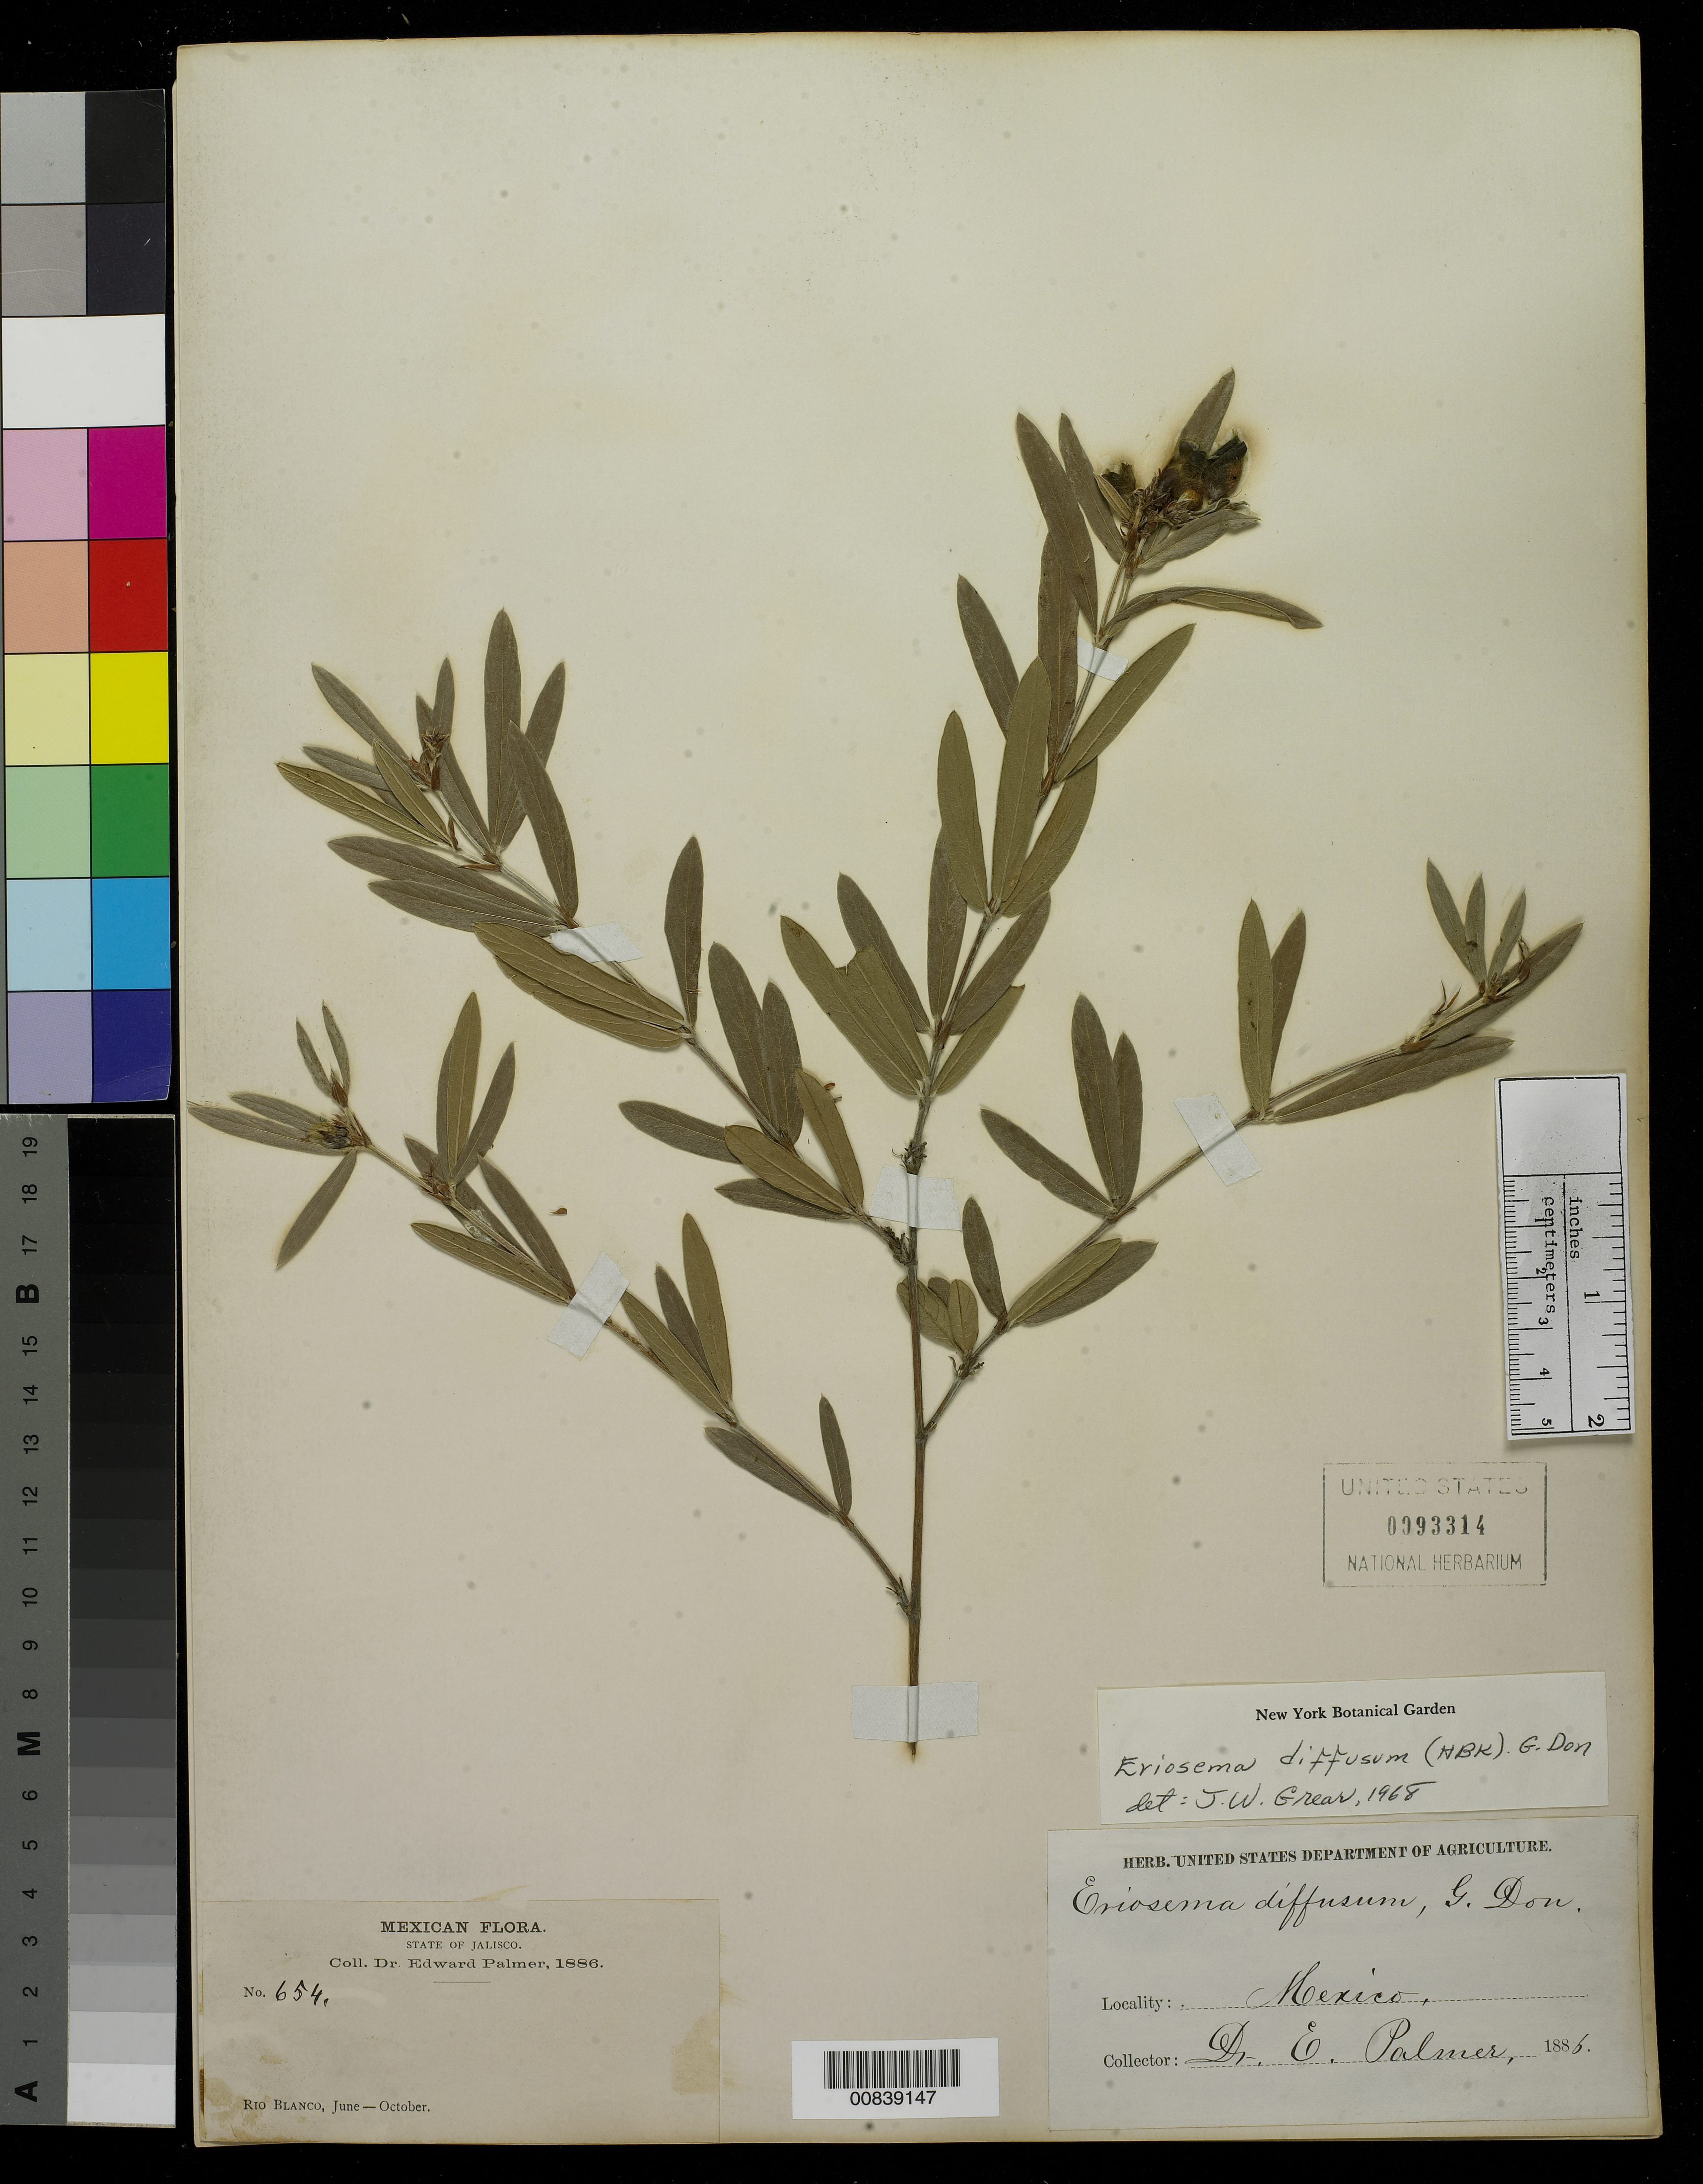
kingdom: Plantae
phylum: Tracheophyta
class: Magnoliopsida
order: Fabales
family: Fabaceae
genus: Eriosema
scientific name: Eriosema diffusum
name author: (Kunth) G. Don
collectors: E. Palmer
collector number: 654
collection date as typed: Jun 1886 to -- Oct 1886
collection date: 1886-06/1886-10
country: Mexico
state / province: Jalisco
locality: Rio Blanco, Jalisco.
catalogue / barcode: US 93314